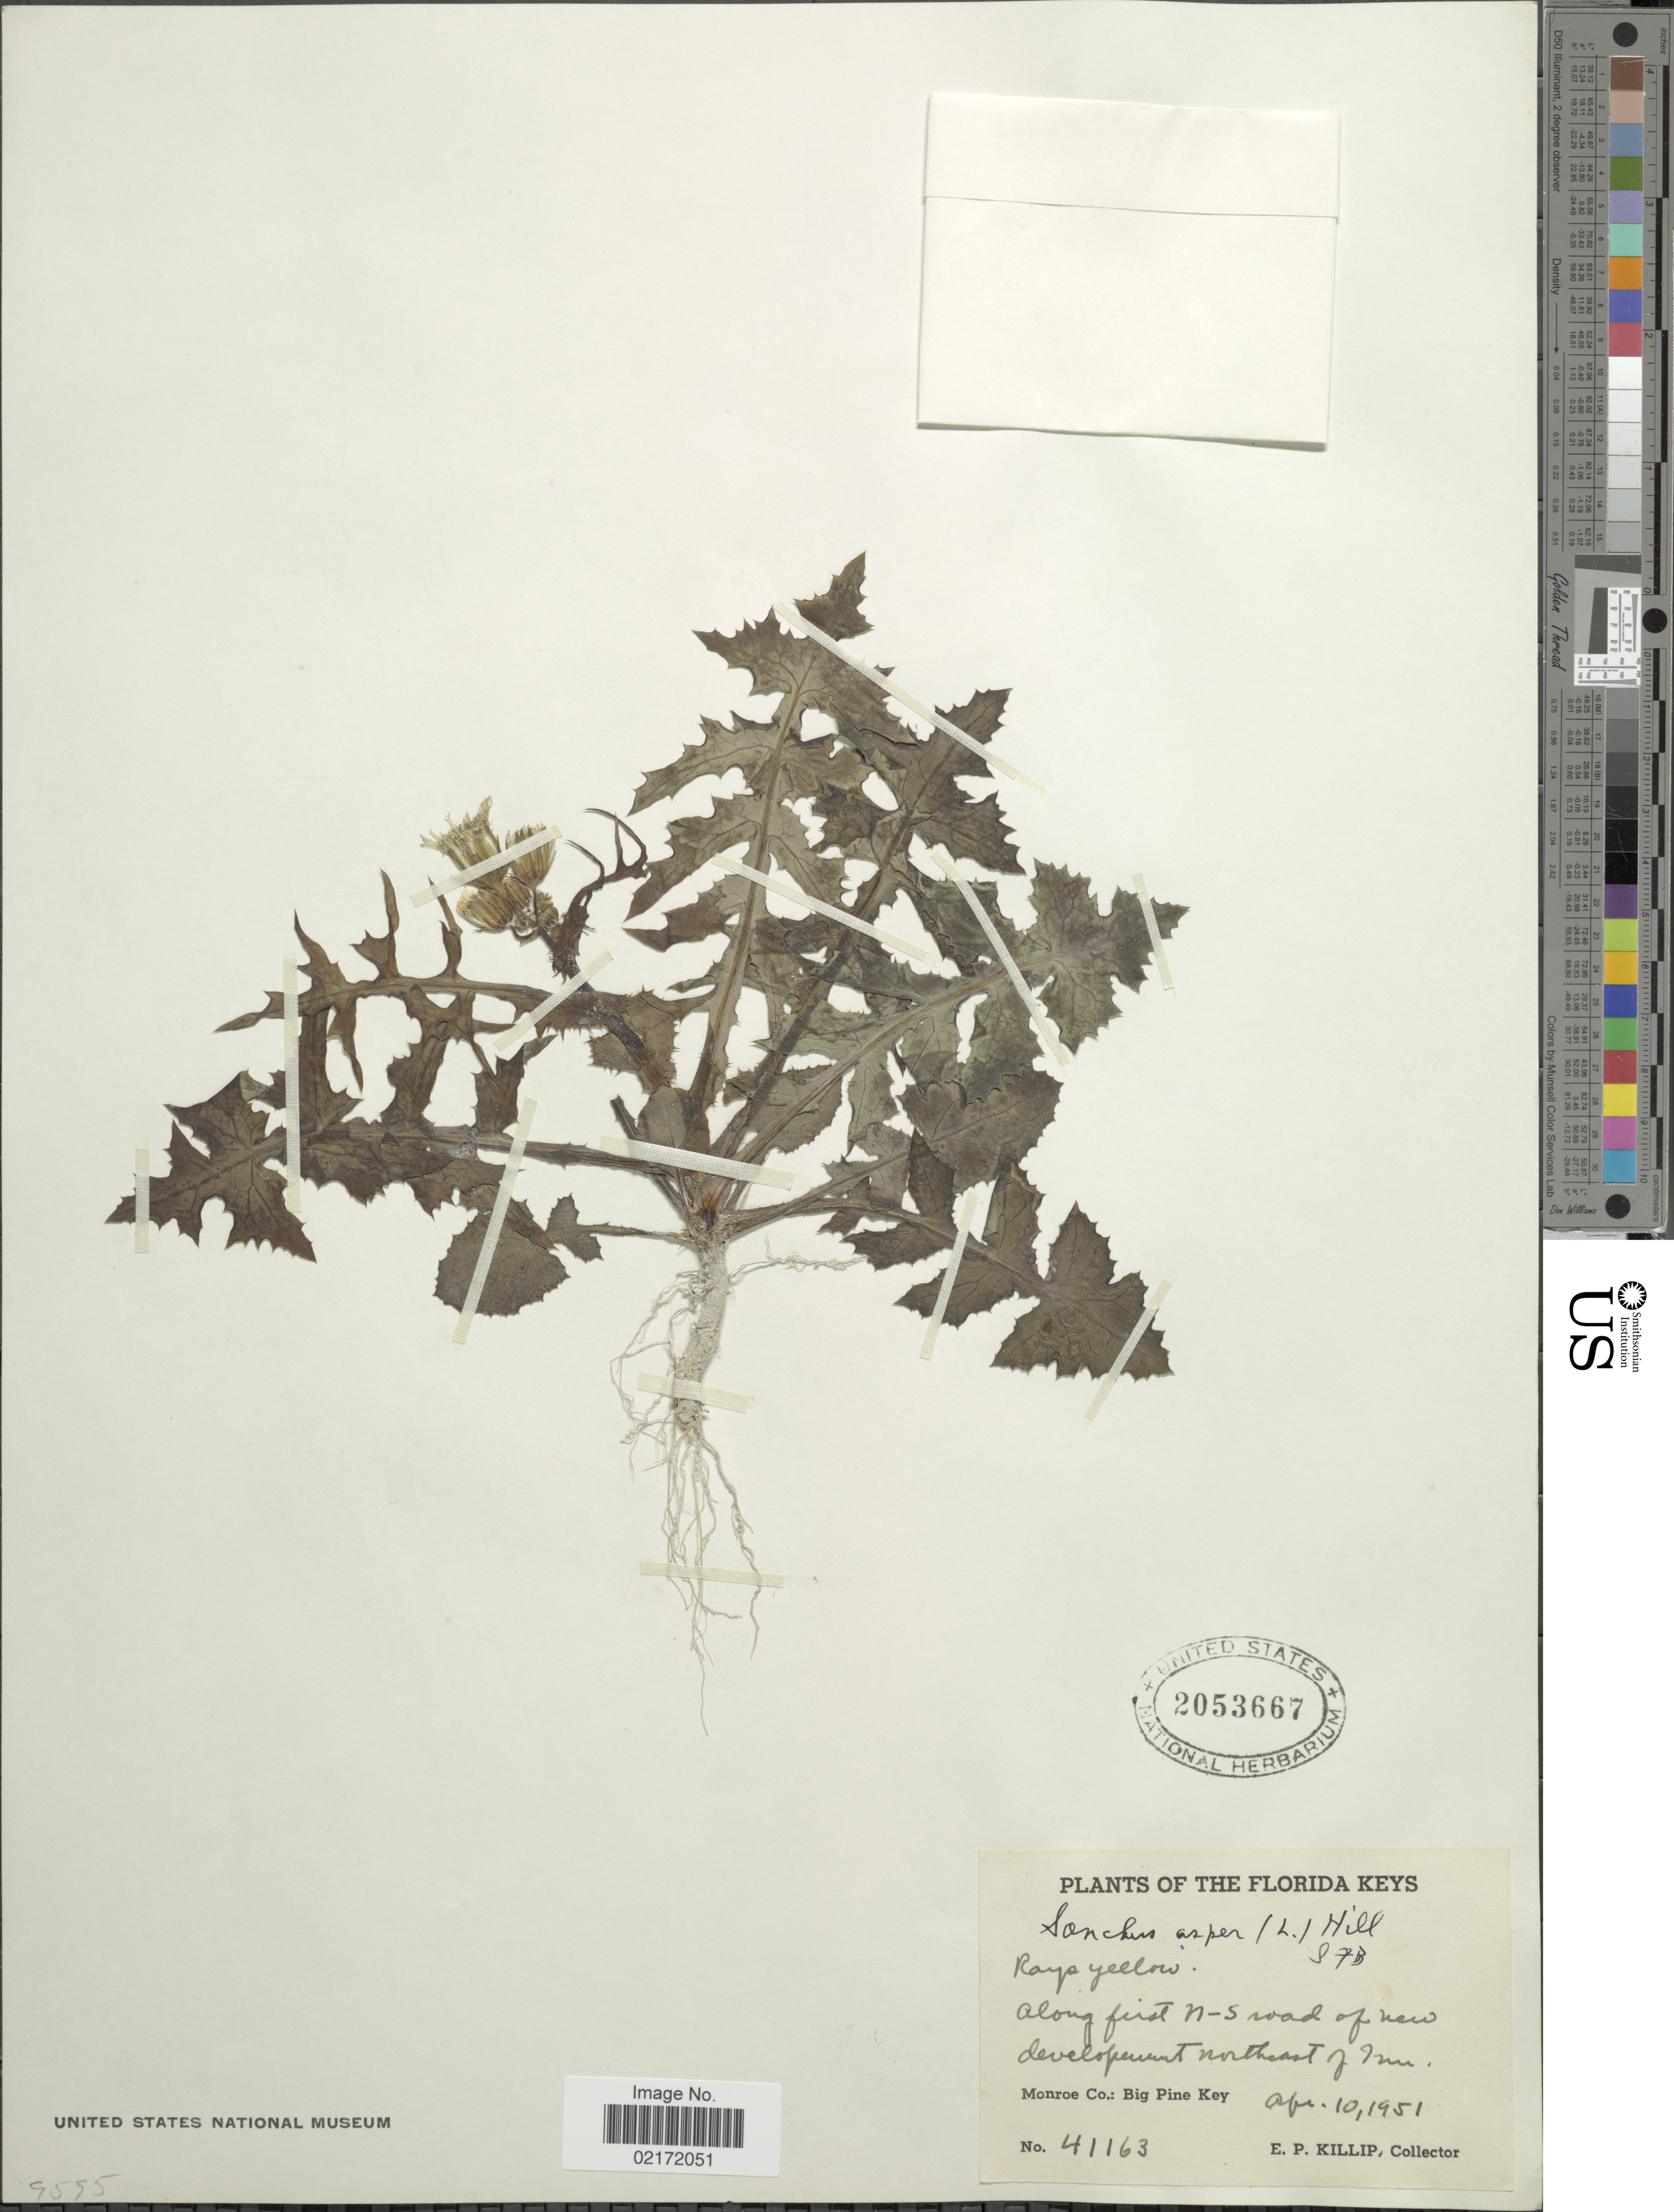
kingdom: Plantae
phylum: Tracheophyta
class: Magnoliopsida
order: Asterales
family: Asteraceae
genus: Sonchus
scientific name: Sonchus asper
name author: (L.) Hill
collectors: E. P. Killip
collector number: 41163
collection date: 1951-04-10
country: United States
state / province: Florida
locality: Florida Keys. Along first N-S road of new development northeast of Inn. Monroe Co.: Big Pine Key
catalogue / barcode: US 2053667